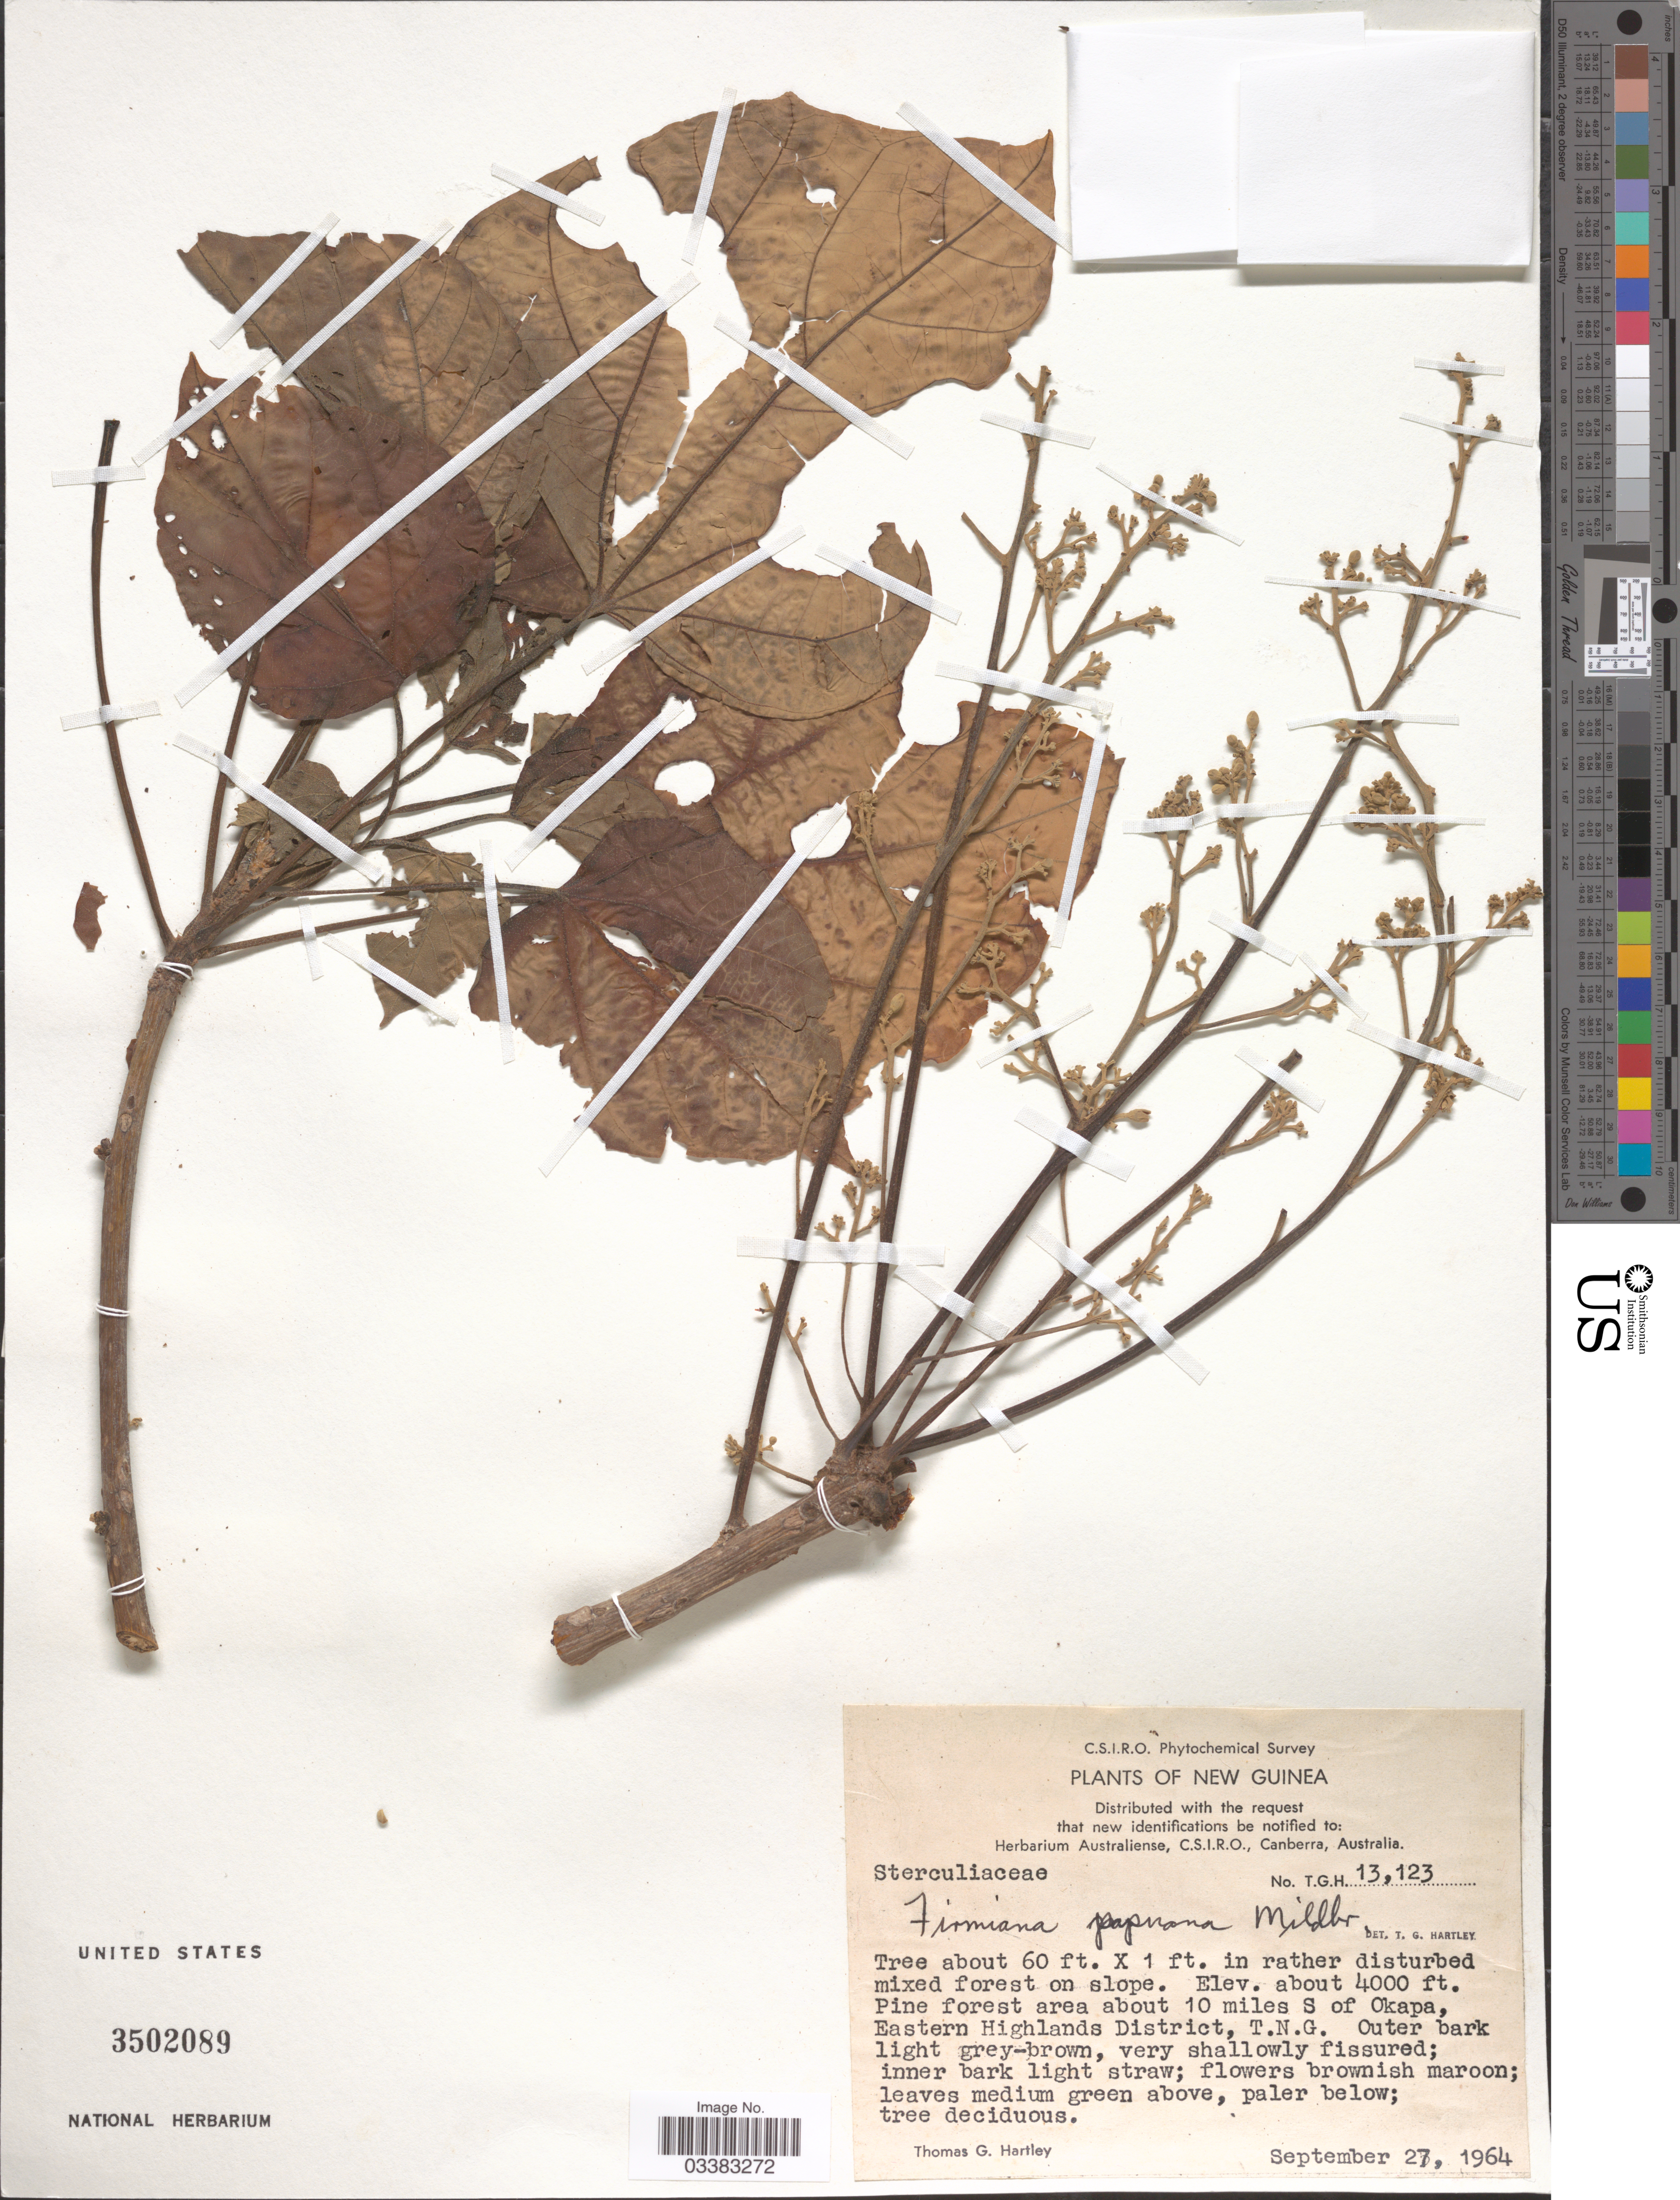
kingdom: Plantae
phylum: Tracheophyta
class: Magnoliopsida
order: Malvales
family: Malvaceae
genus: Firmiana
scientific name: Firmiana papuana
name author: Mildbr.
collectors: T. Hartley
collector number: T.G.H. 13123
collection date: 1964-09-27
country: Papua New Guinea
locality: New Guinea. Pine forest area about 10 miles S of Okapa, Eastern Highlands District, T.N.G.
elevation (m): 1219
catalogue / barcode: US 3502089